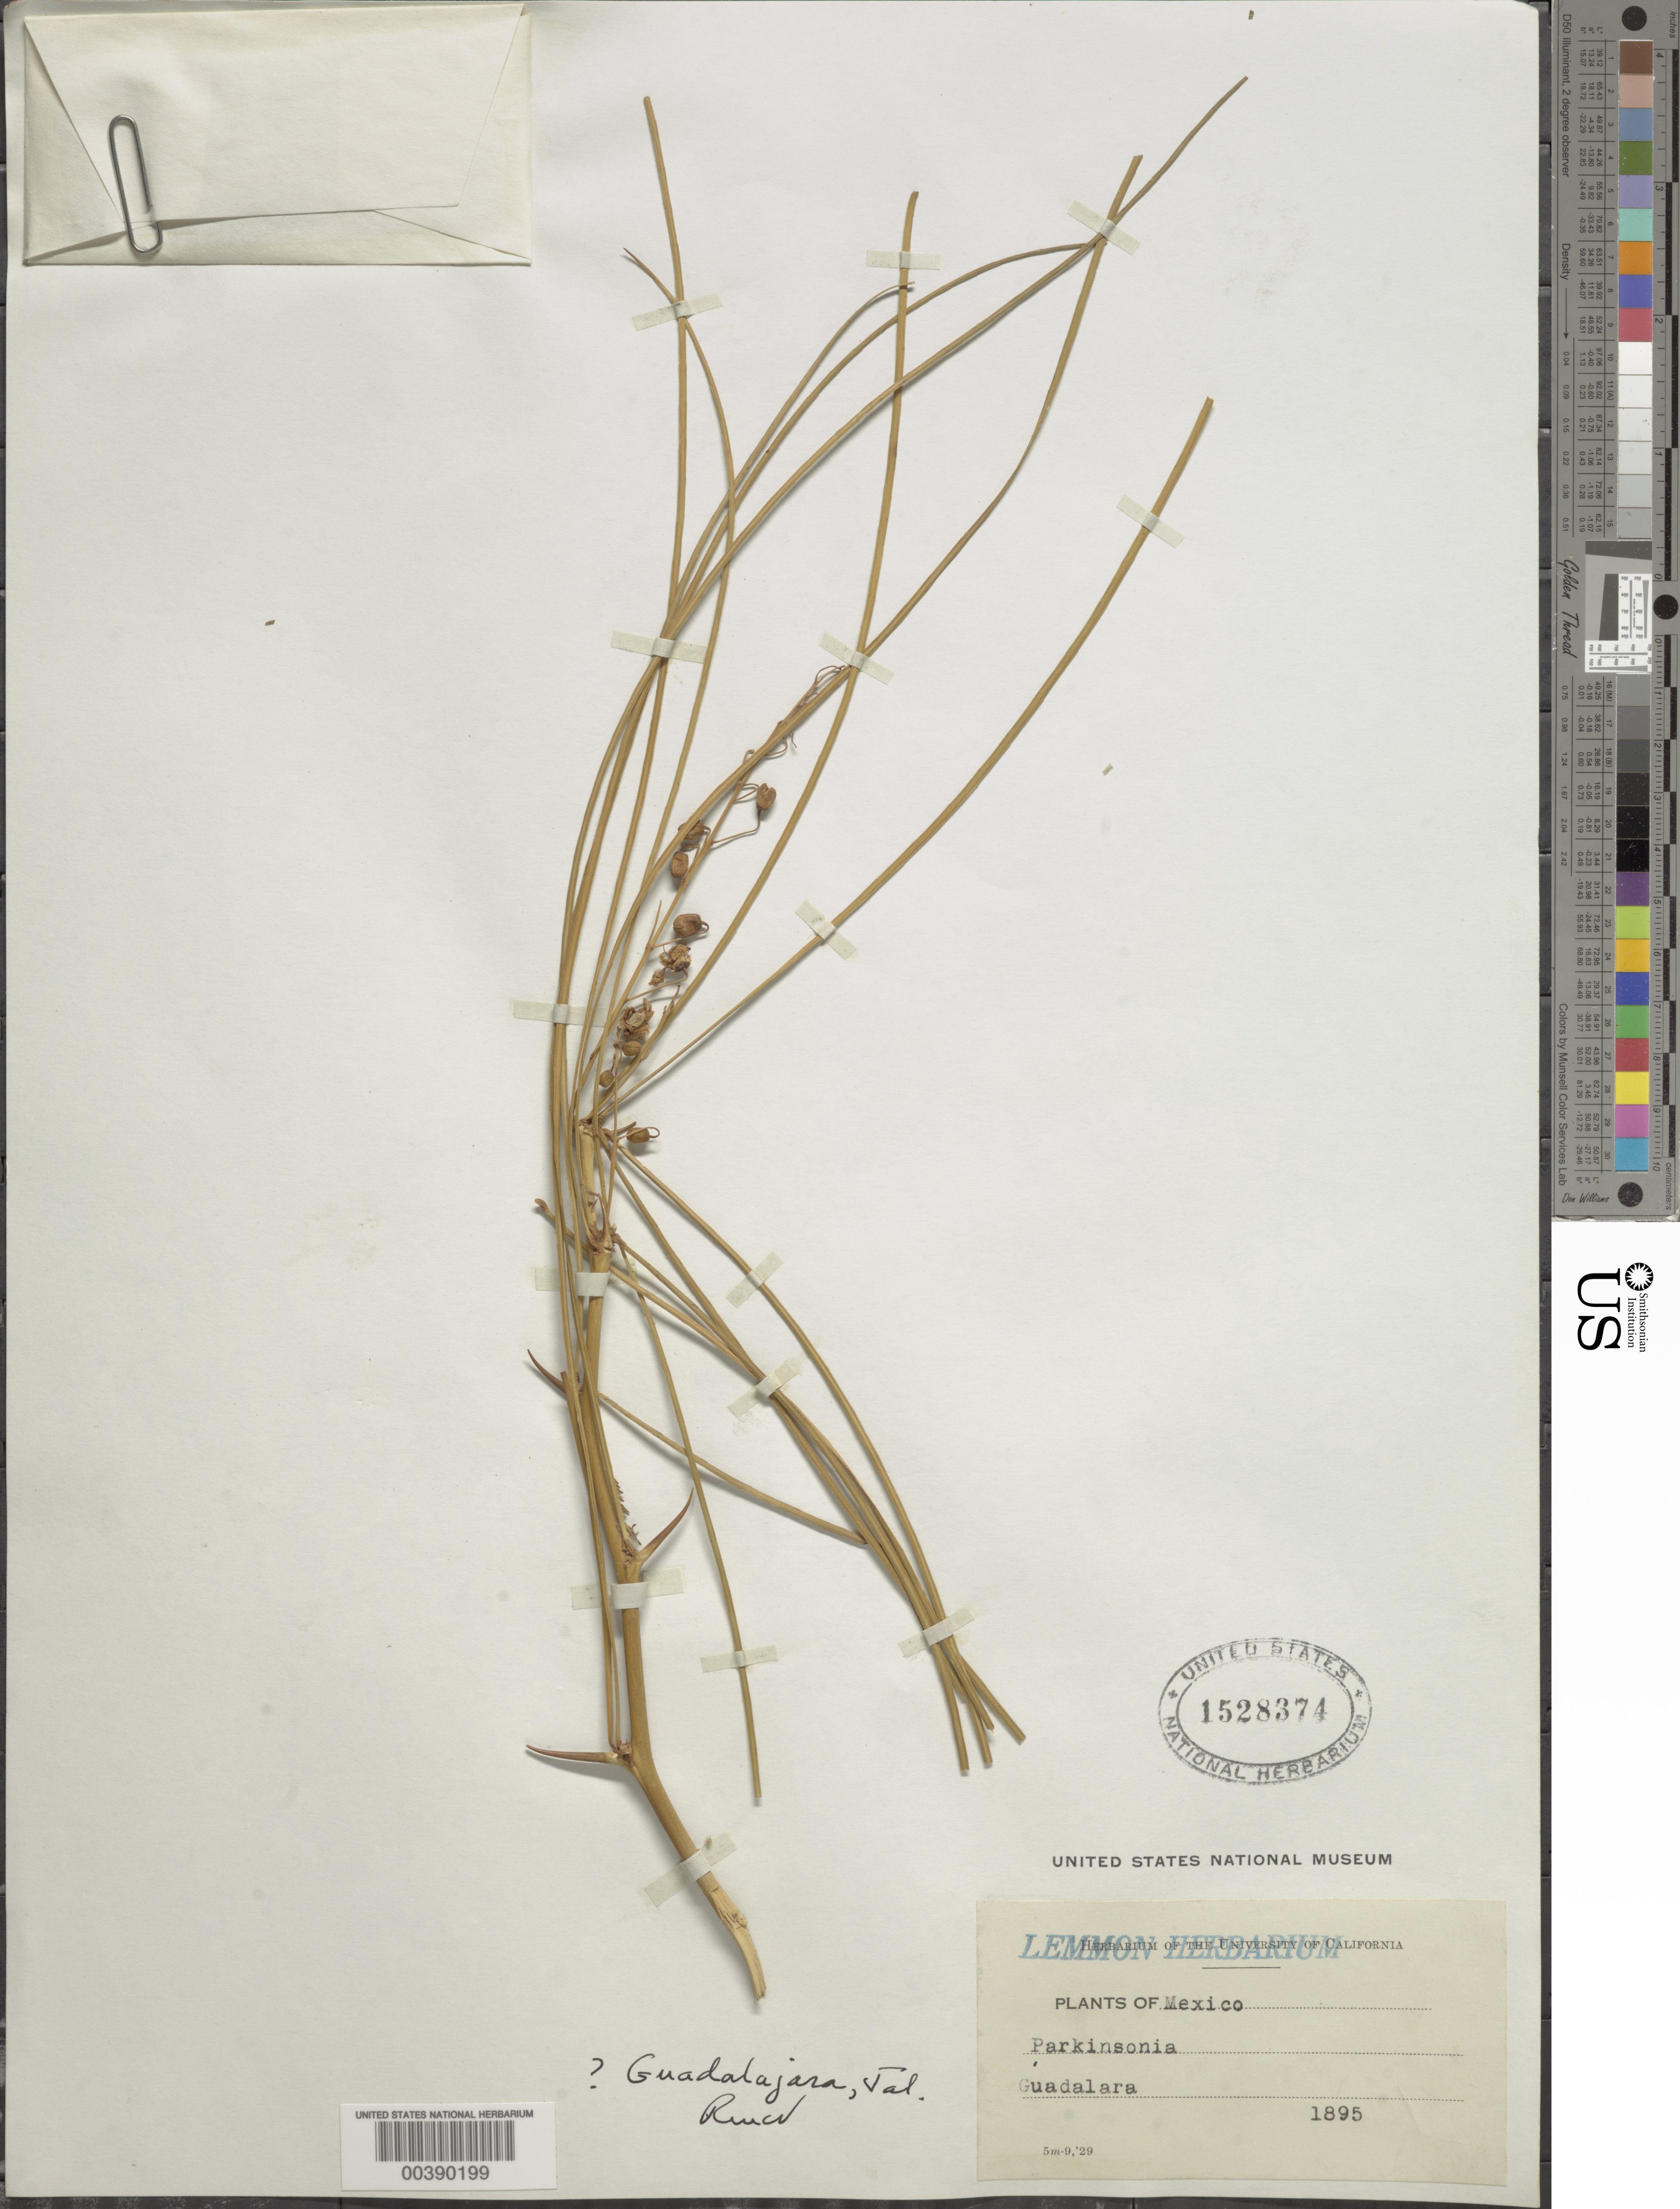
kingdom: Plantae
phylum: Tracheophyta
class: Magnoliopsida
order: Fabales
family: Fabaceae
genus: Parkinsonia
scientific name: Parkinsonia aculeata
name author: L.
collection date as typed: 1895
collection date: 1895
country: Mexico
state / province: Jalisco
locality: Guadalajara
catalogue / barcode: US 1528374